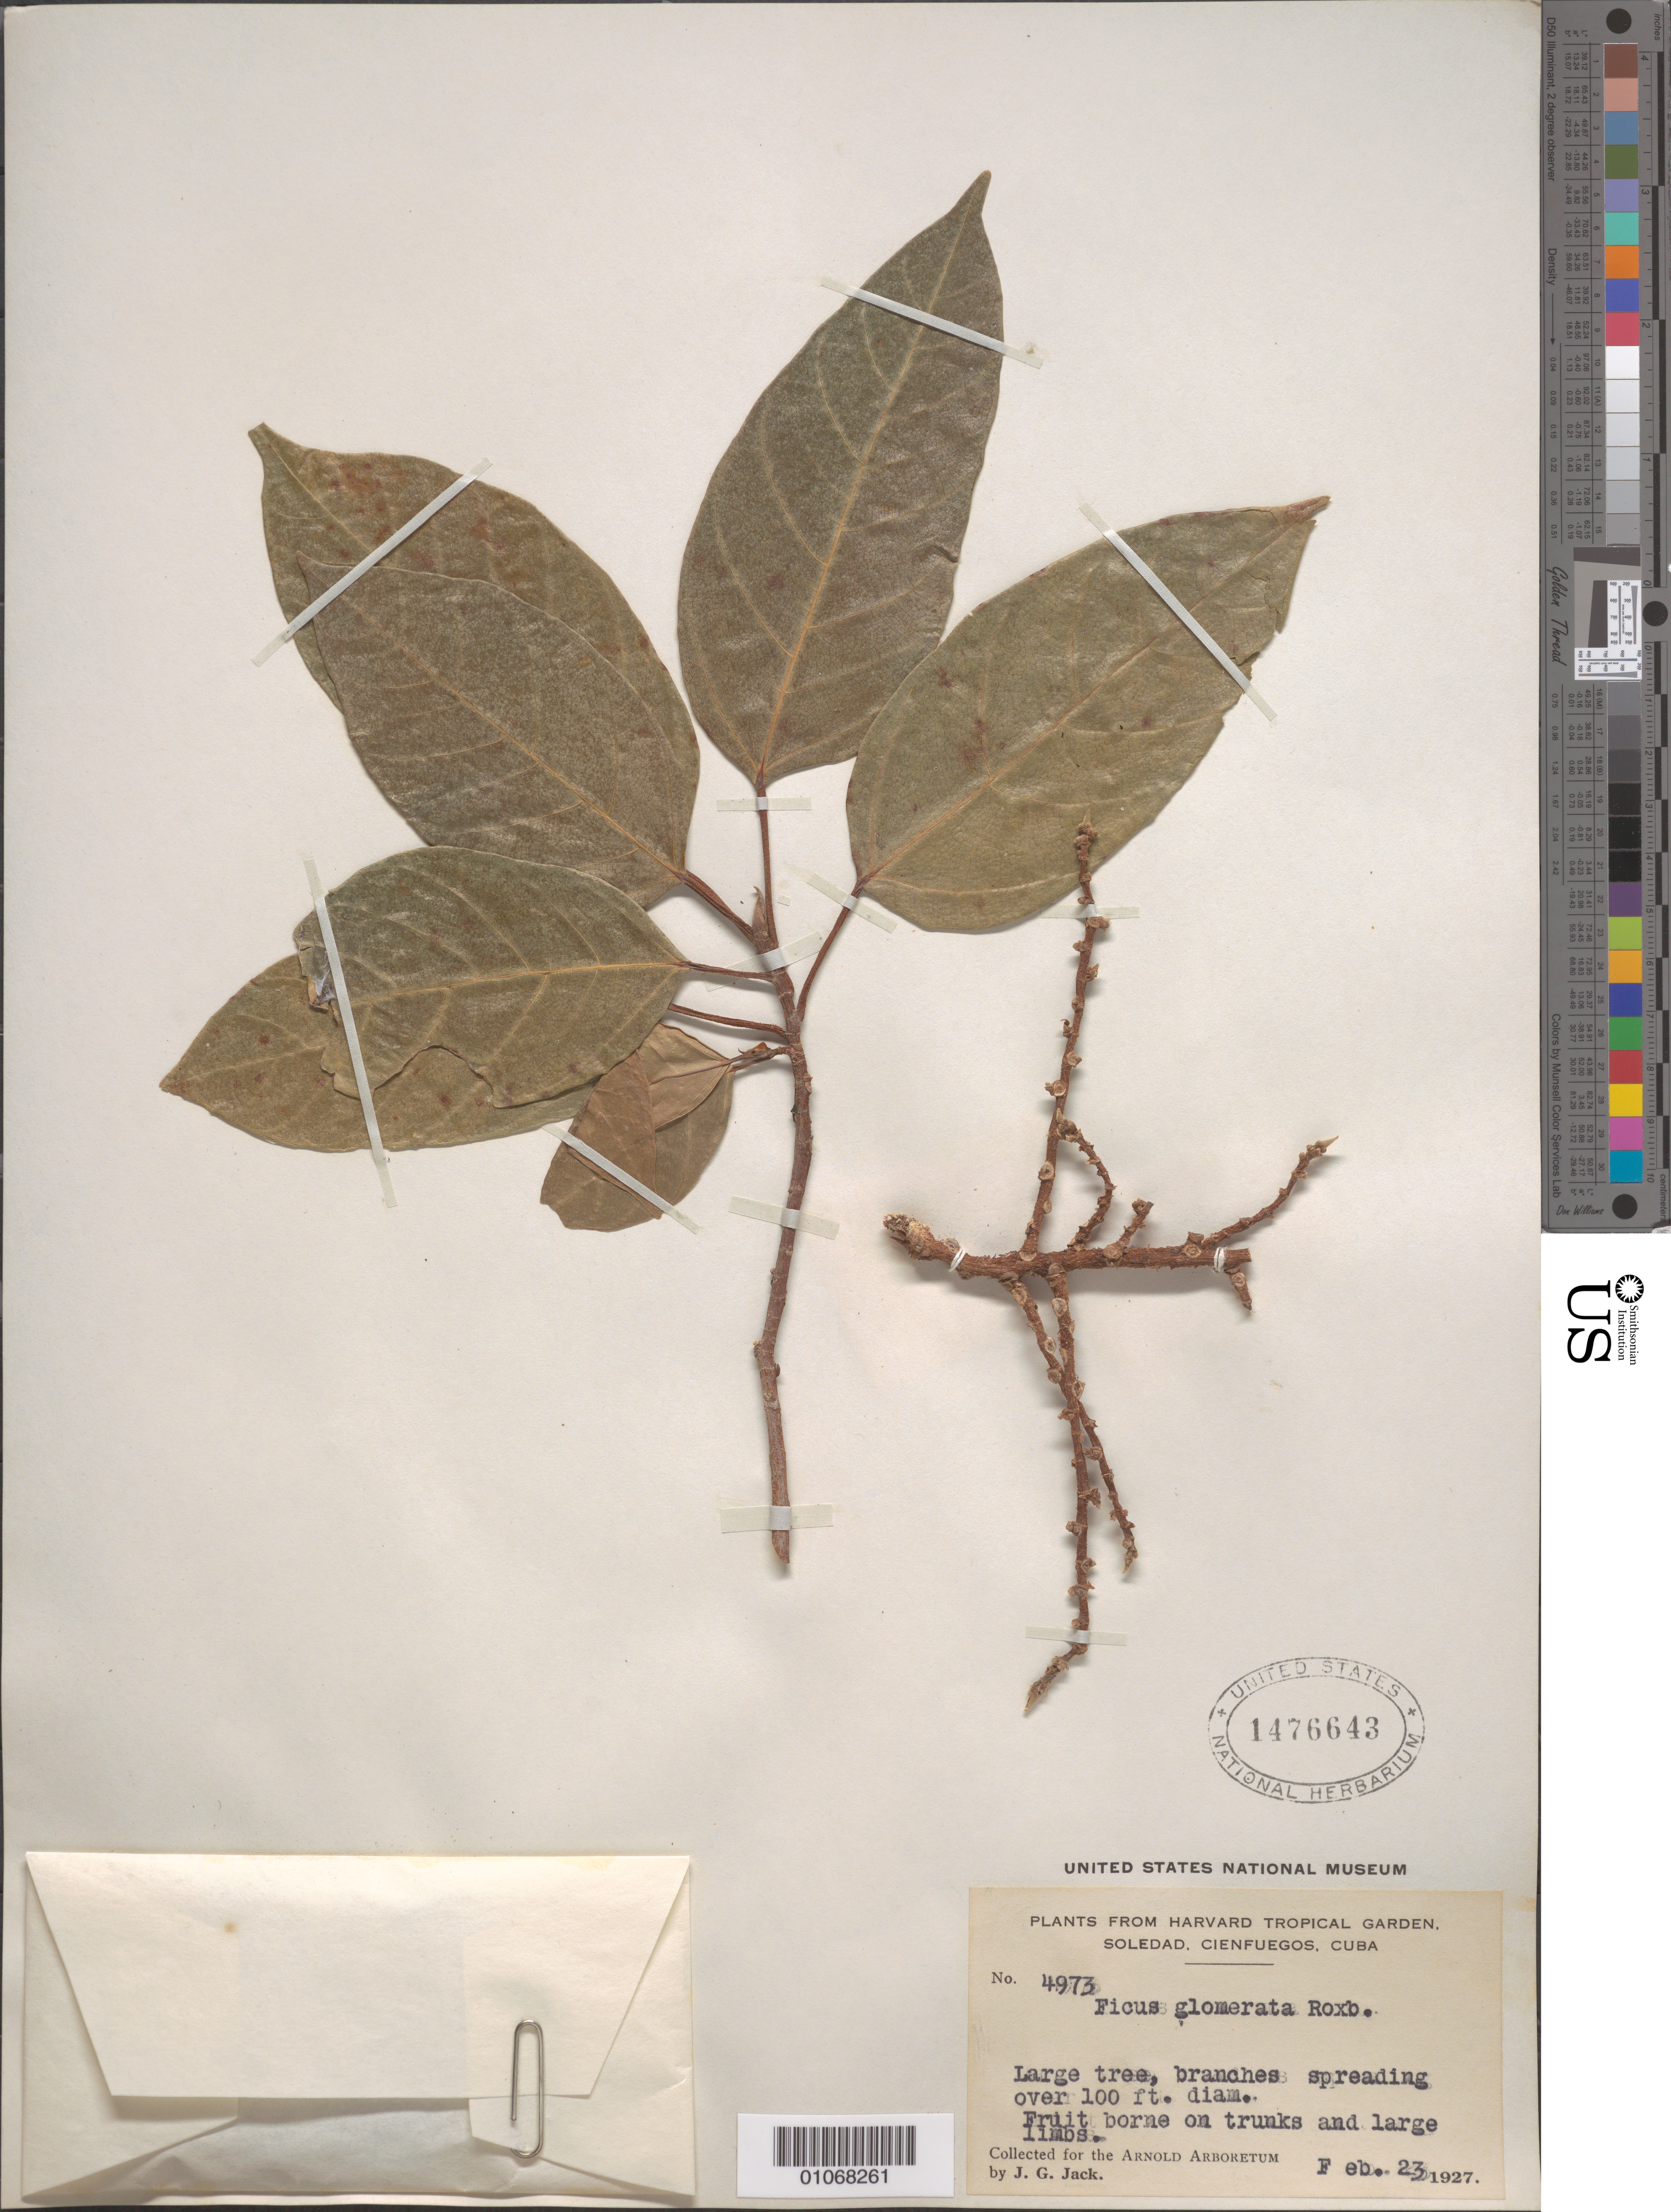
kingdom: Plantae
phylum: Tracheophyta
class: Magnoliopsida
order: Rosales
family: Moraceae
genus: Ficus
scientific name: Ficus glomerata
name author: Roxb.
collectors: J. G. Jack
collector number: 4973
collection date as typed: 23 Feb 1927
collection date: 1927-02-23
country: Cuba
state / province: Cienfuegos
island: Cuba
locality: Soledad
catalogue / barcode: US 1476643